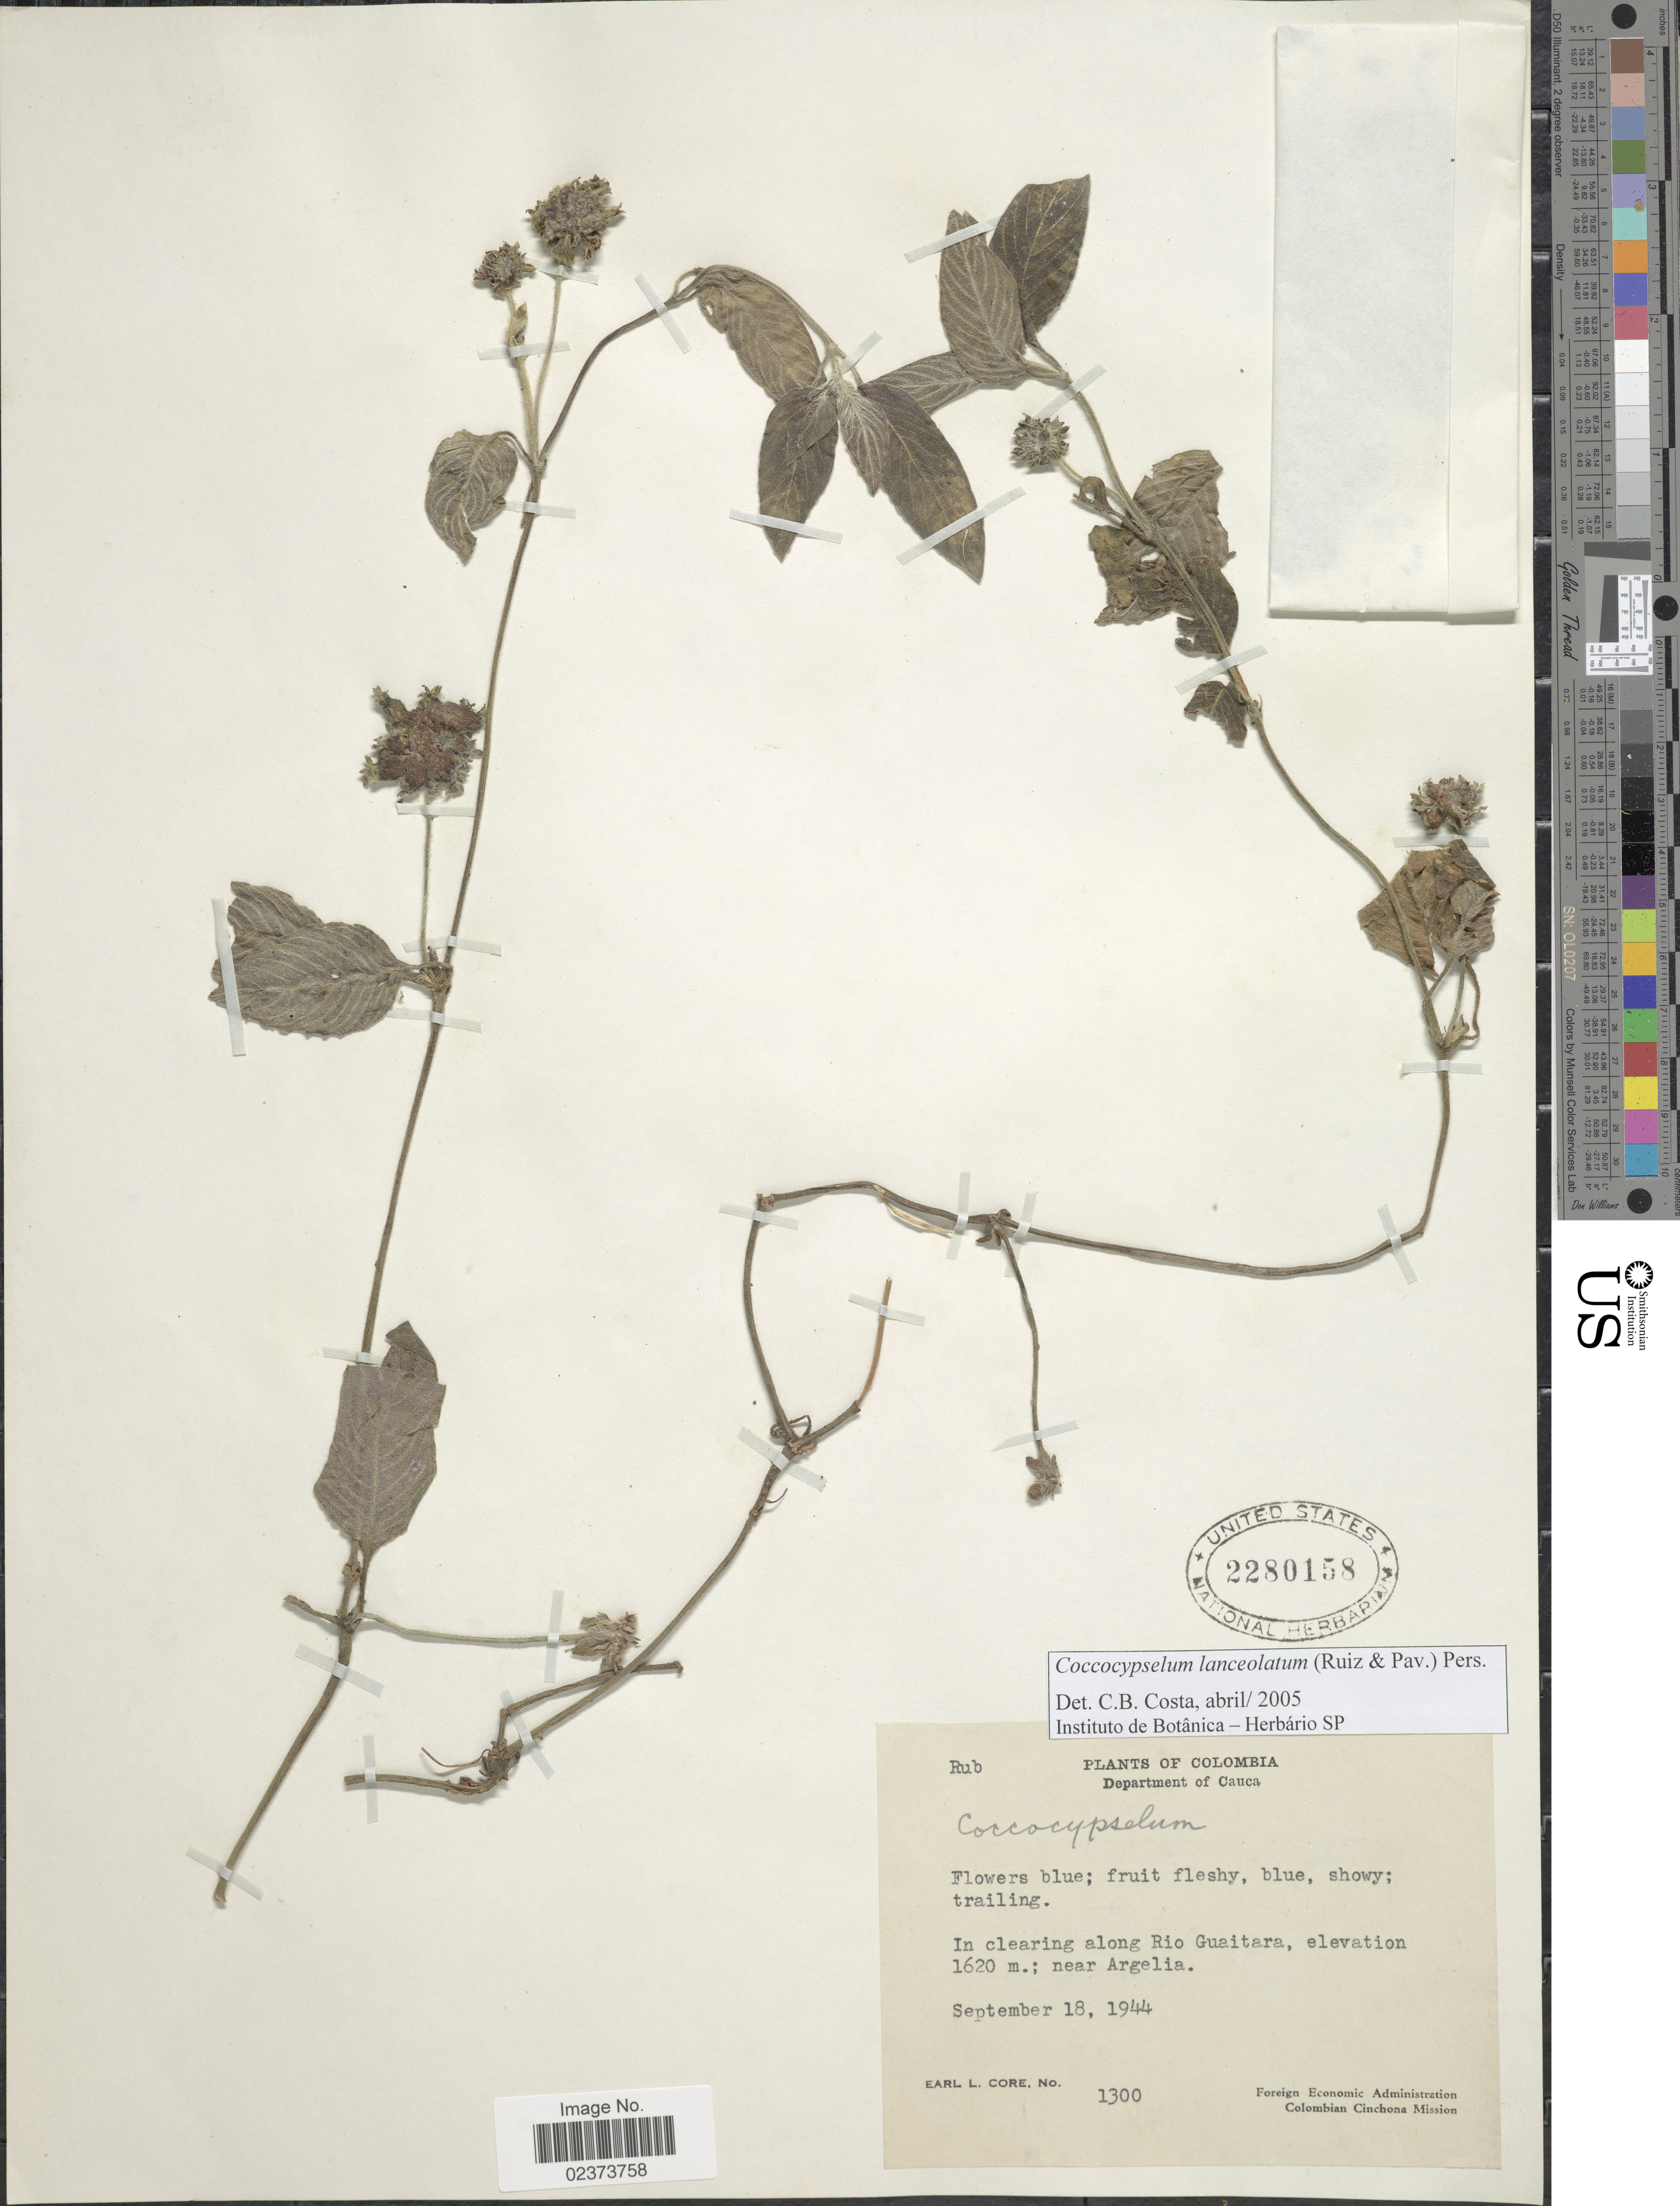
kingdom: Plantae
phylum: Tracheophyta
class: Magnoliopsida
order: Gentianales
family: Rubiaceae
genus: Coccocypselum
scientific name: Coccocypselum lanceolatum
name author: (Ruiz & Pav.) Pers.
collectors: E. L. Core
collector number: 1300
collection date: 1944-09-18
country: Colombia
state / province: Cauca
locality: Department of Cauca, In clearing along Rio Guaitara, near Argelia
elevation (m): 1620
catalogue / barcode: US 2280158